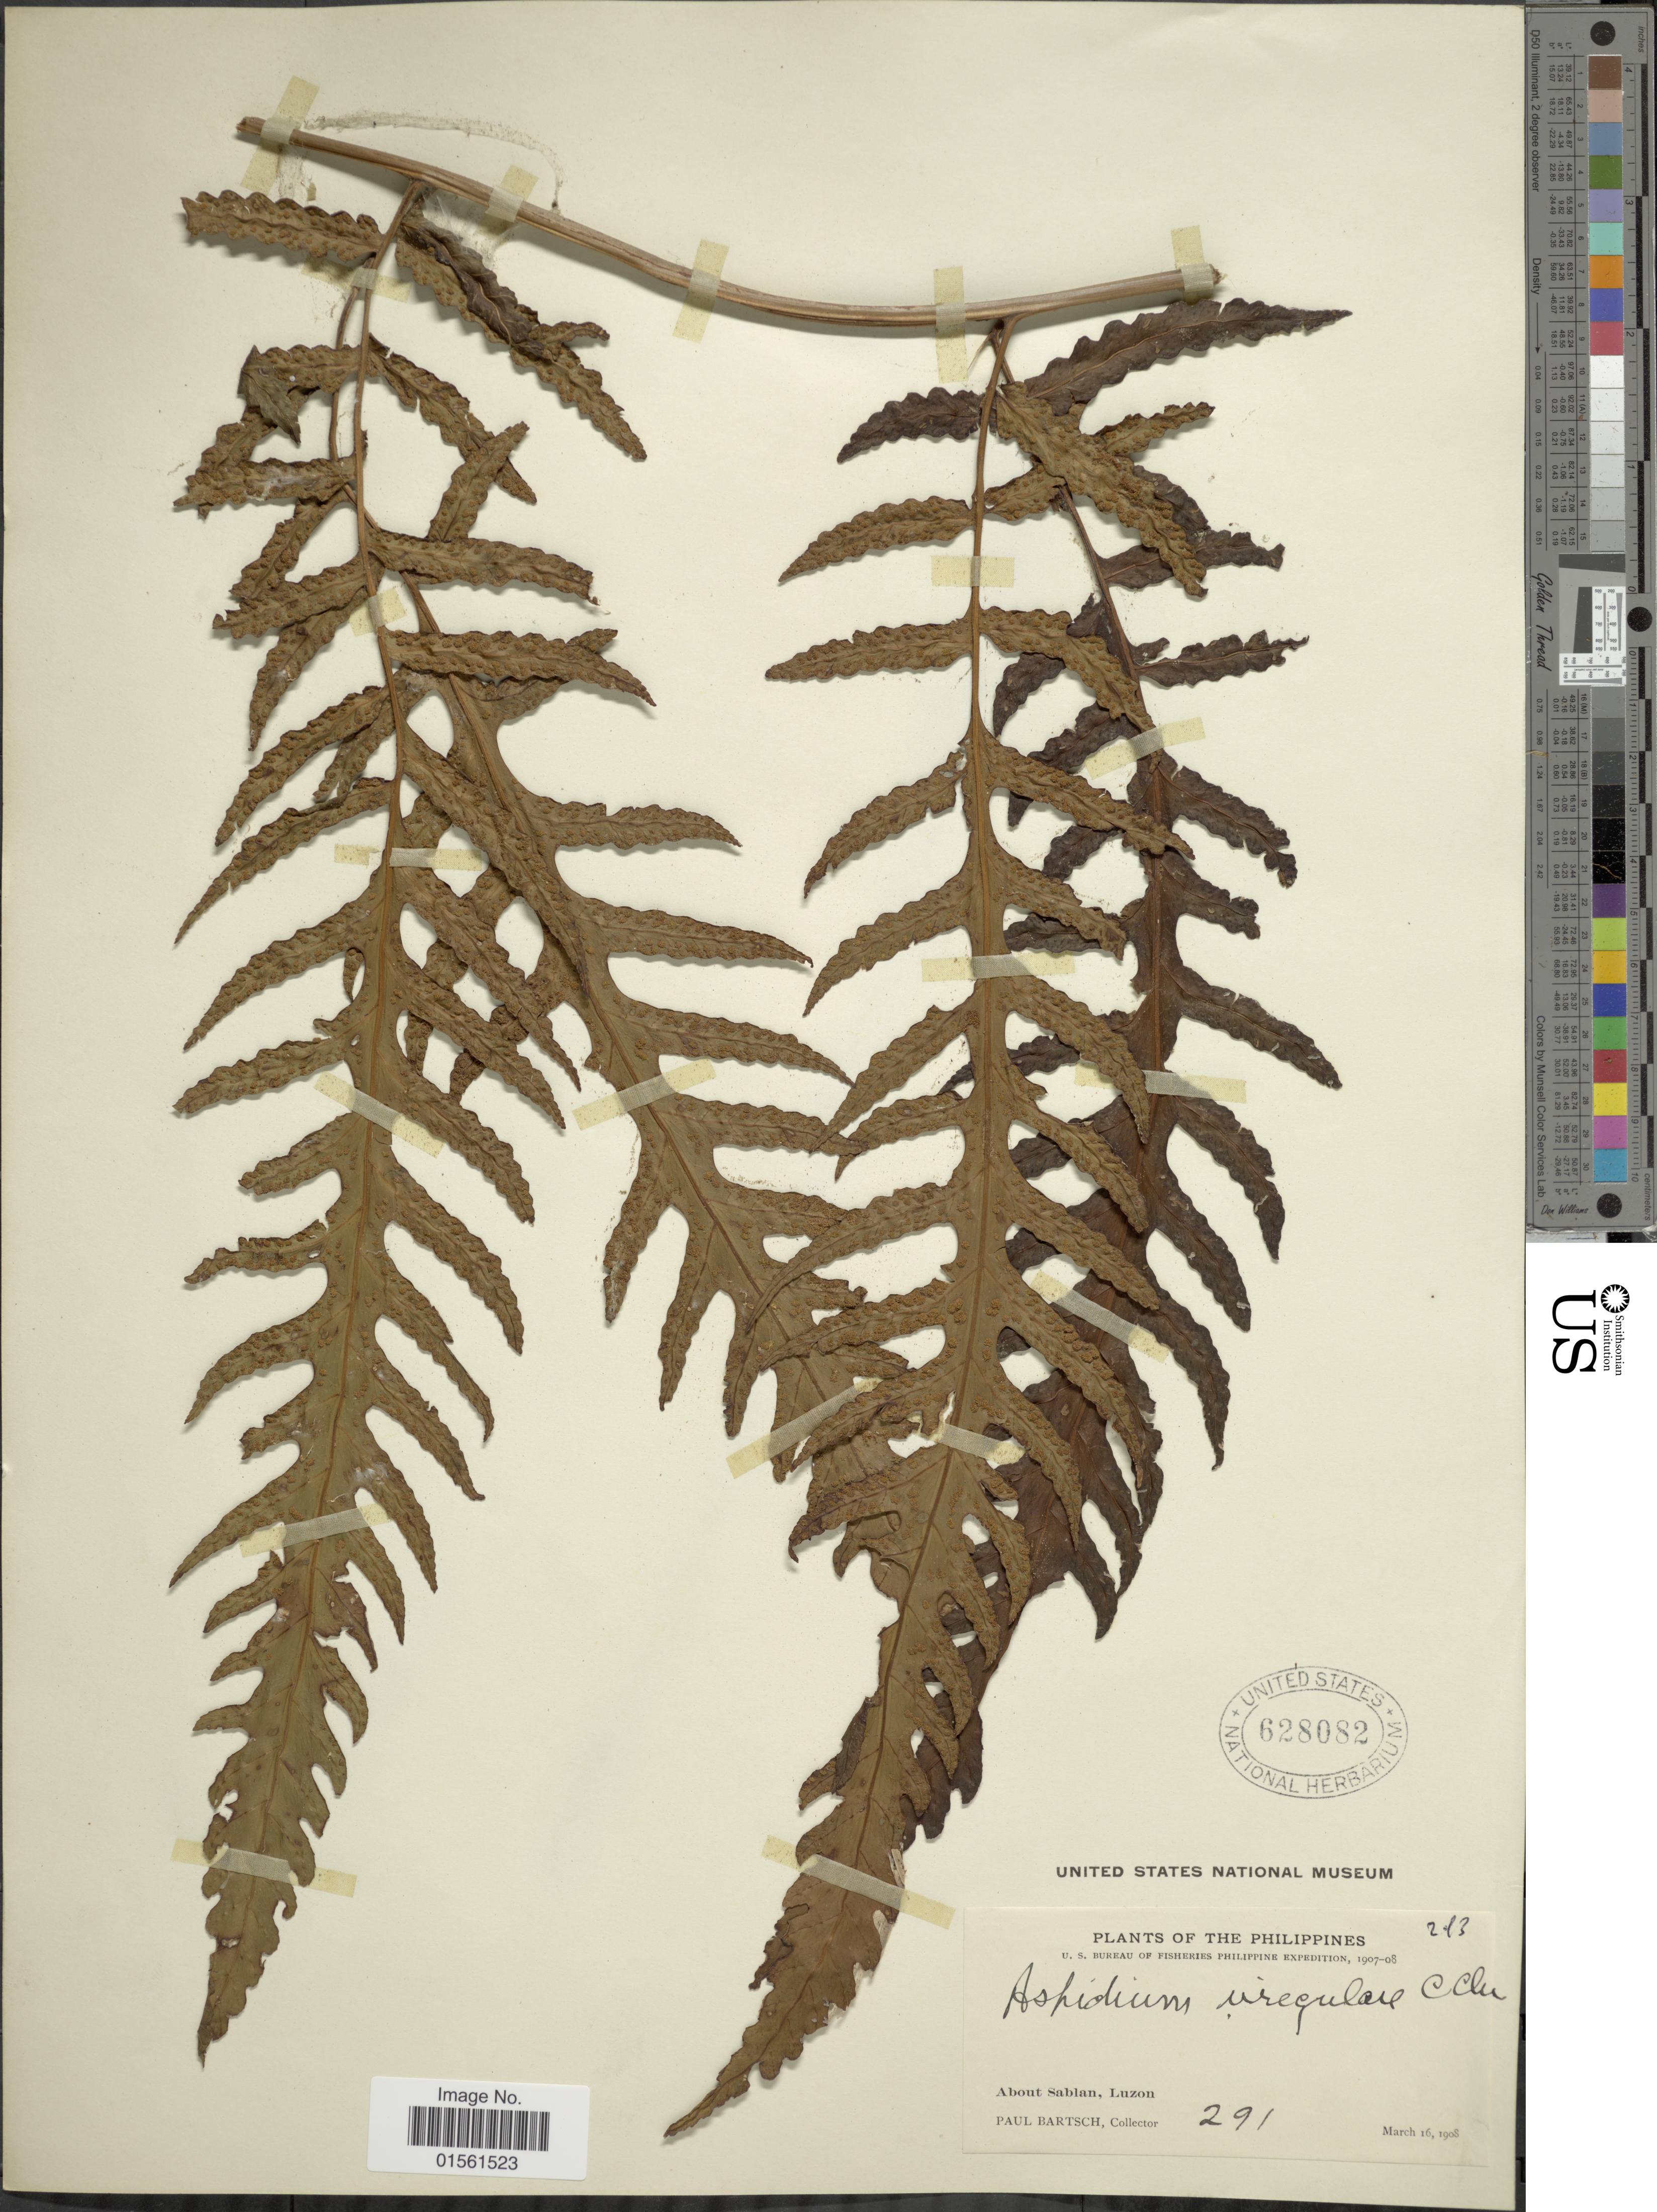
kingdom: Plantae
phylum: Tracheophyta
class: Polypodiopsida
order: Polypodiales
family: Dryopteridaceae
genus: Pleocnemia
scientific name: Pleocnemia brongniartii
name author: (Bory) Holttum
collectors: P. Bartsch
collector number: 291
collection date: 1908-03-16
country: Philippines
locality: Philippines, about Sablan, Luzon.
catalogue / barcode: US 628082